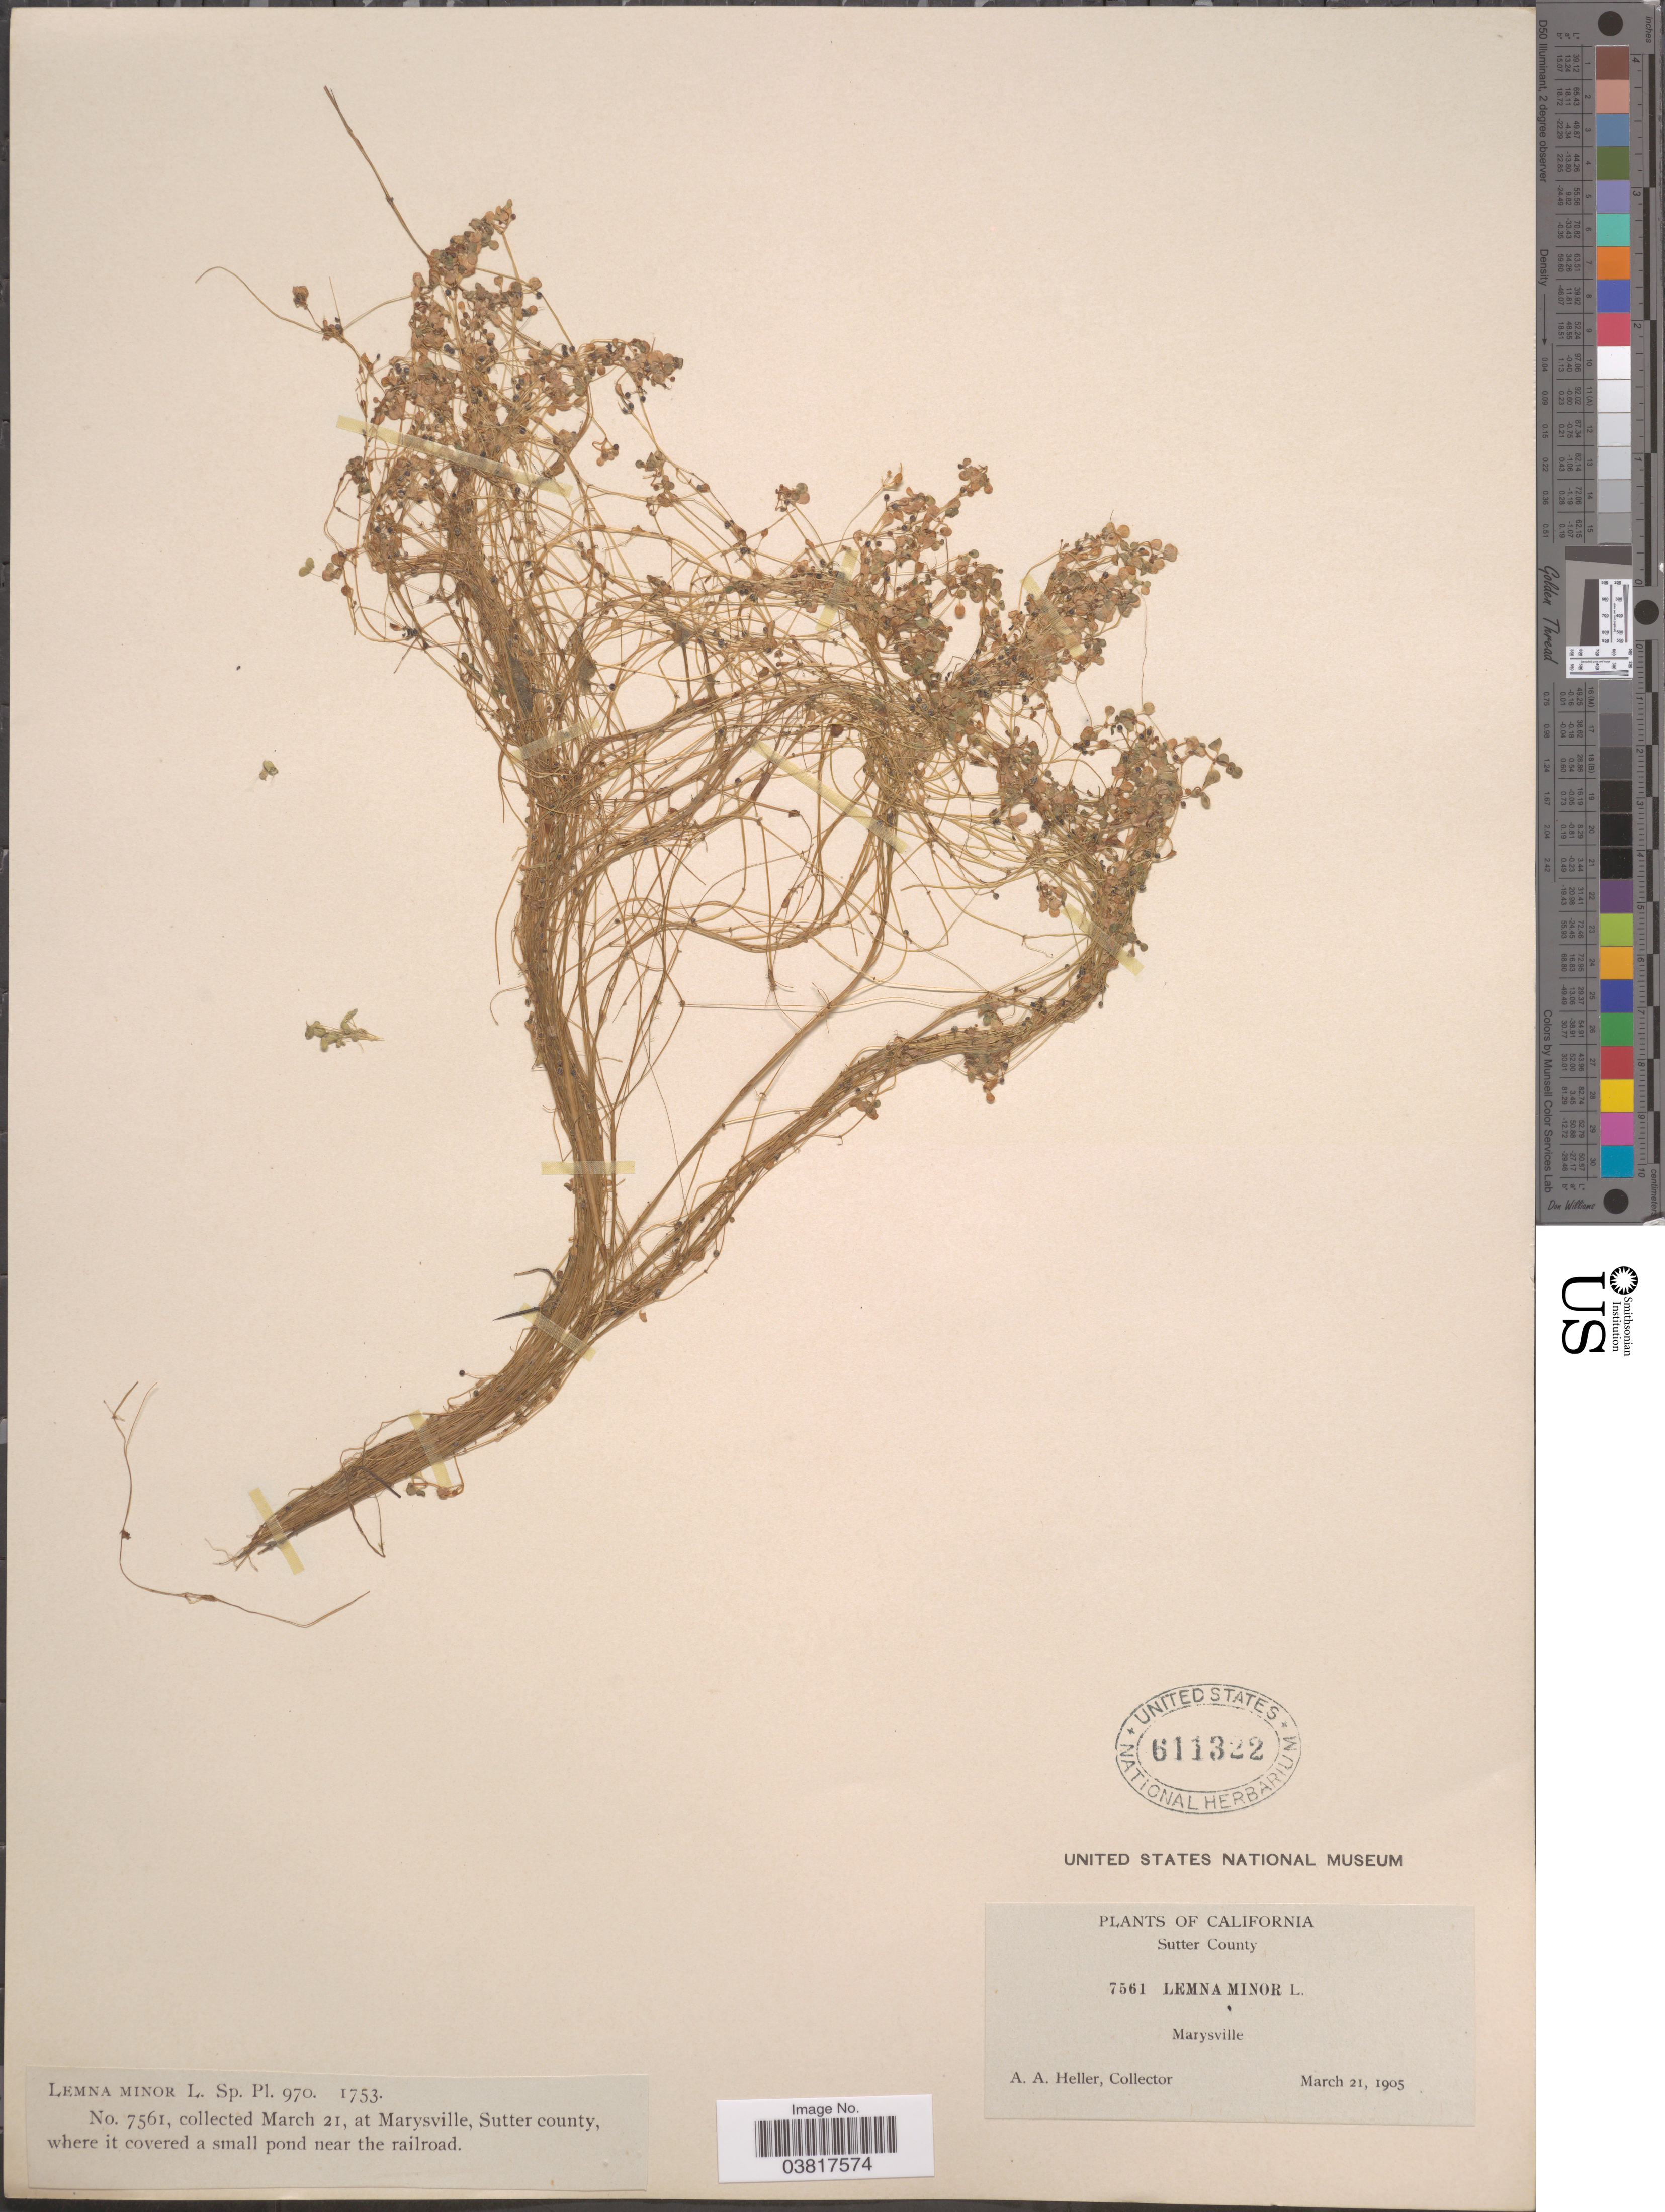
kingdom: Plantae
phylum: Tracheophyta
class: Liliopsida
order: Alismatales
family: Araceae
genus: Lemna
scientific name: Lemna minor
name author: L.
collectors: A. A. Heller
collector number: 7561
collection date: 1905-03-21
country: United States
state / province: California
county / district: Sutter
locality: Sutter County. Marysville. Near the railroad.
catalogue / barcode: US 611322